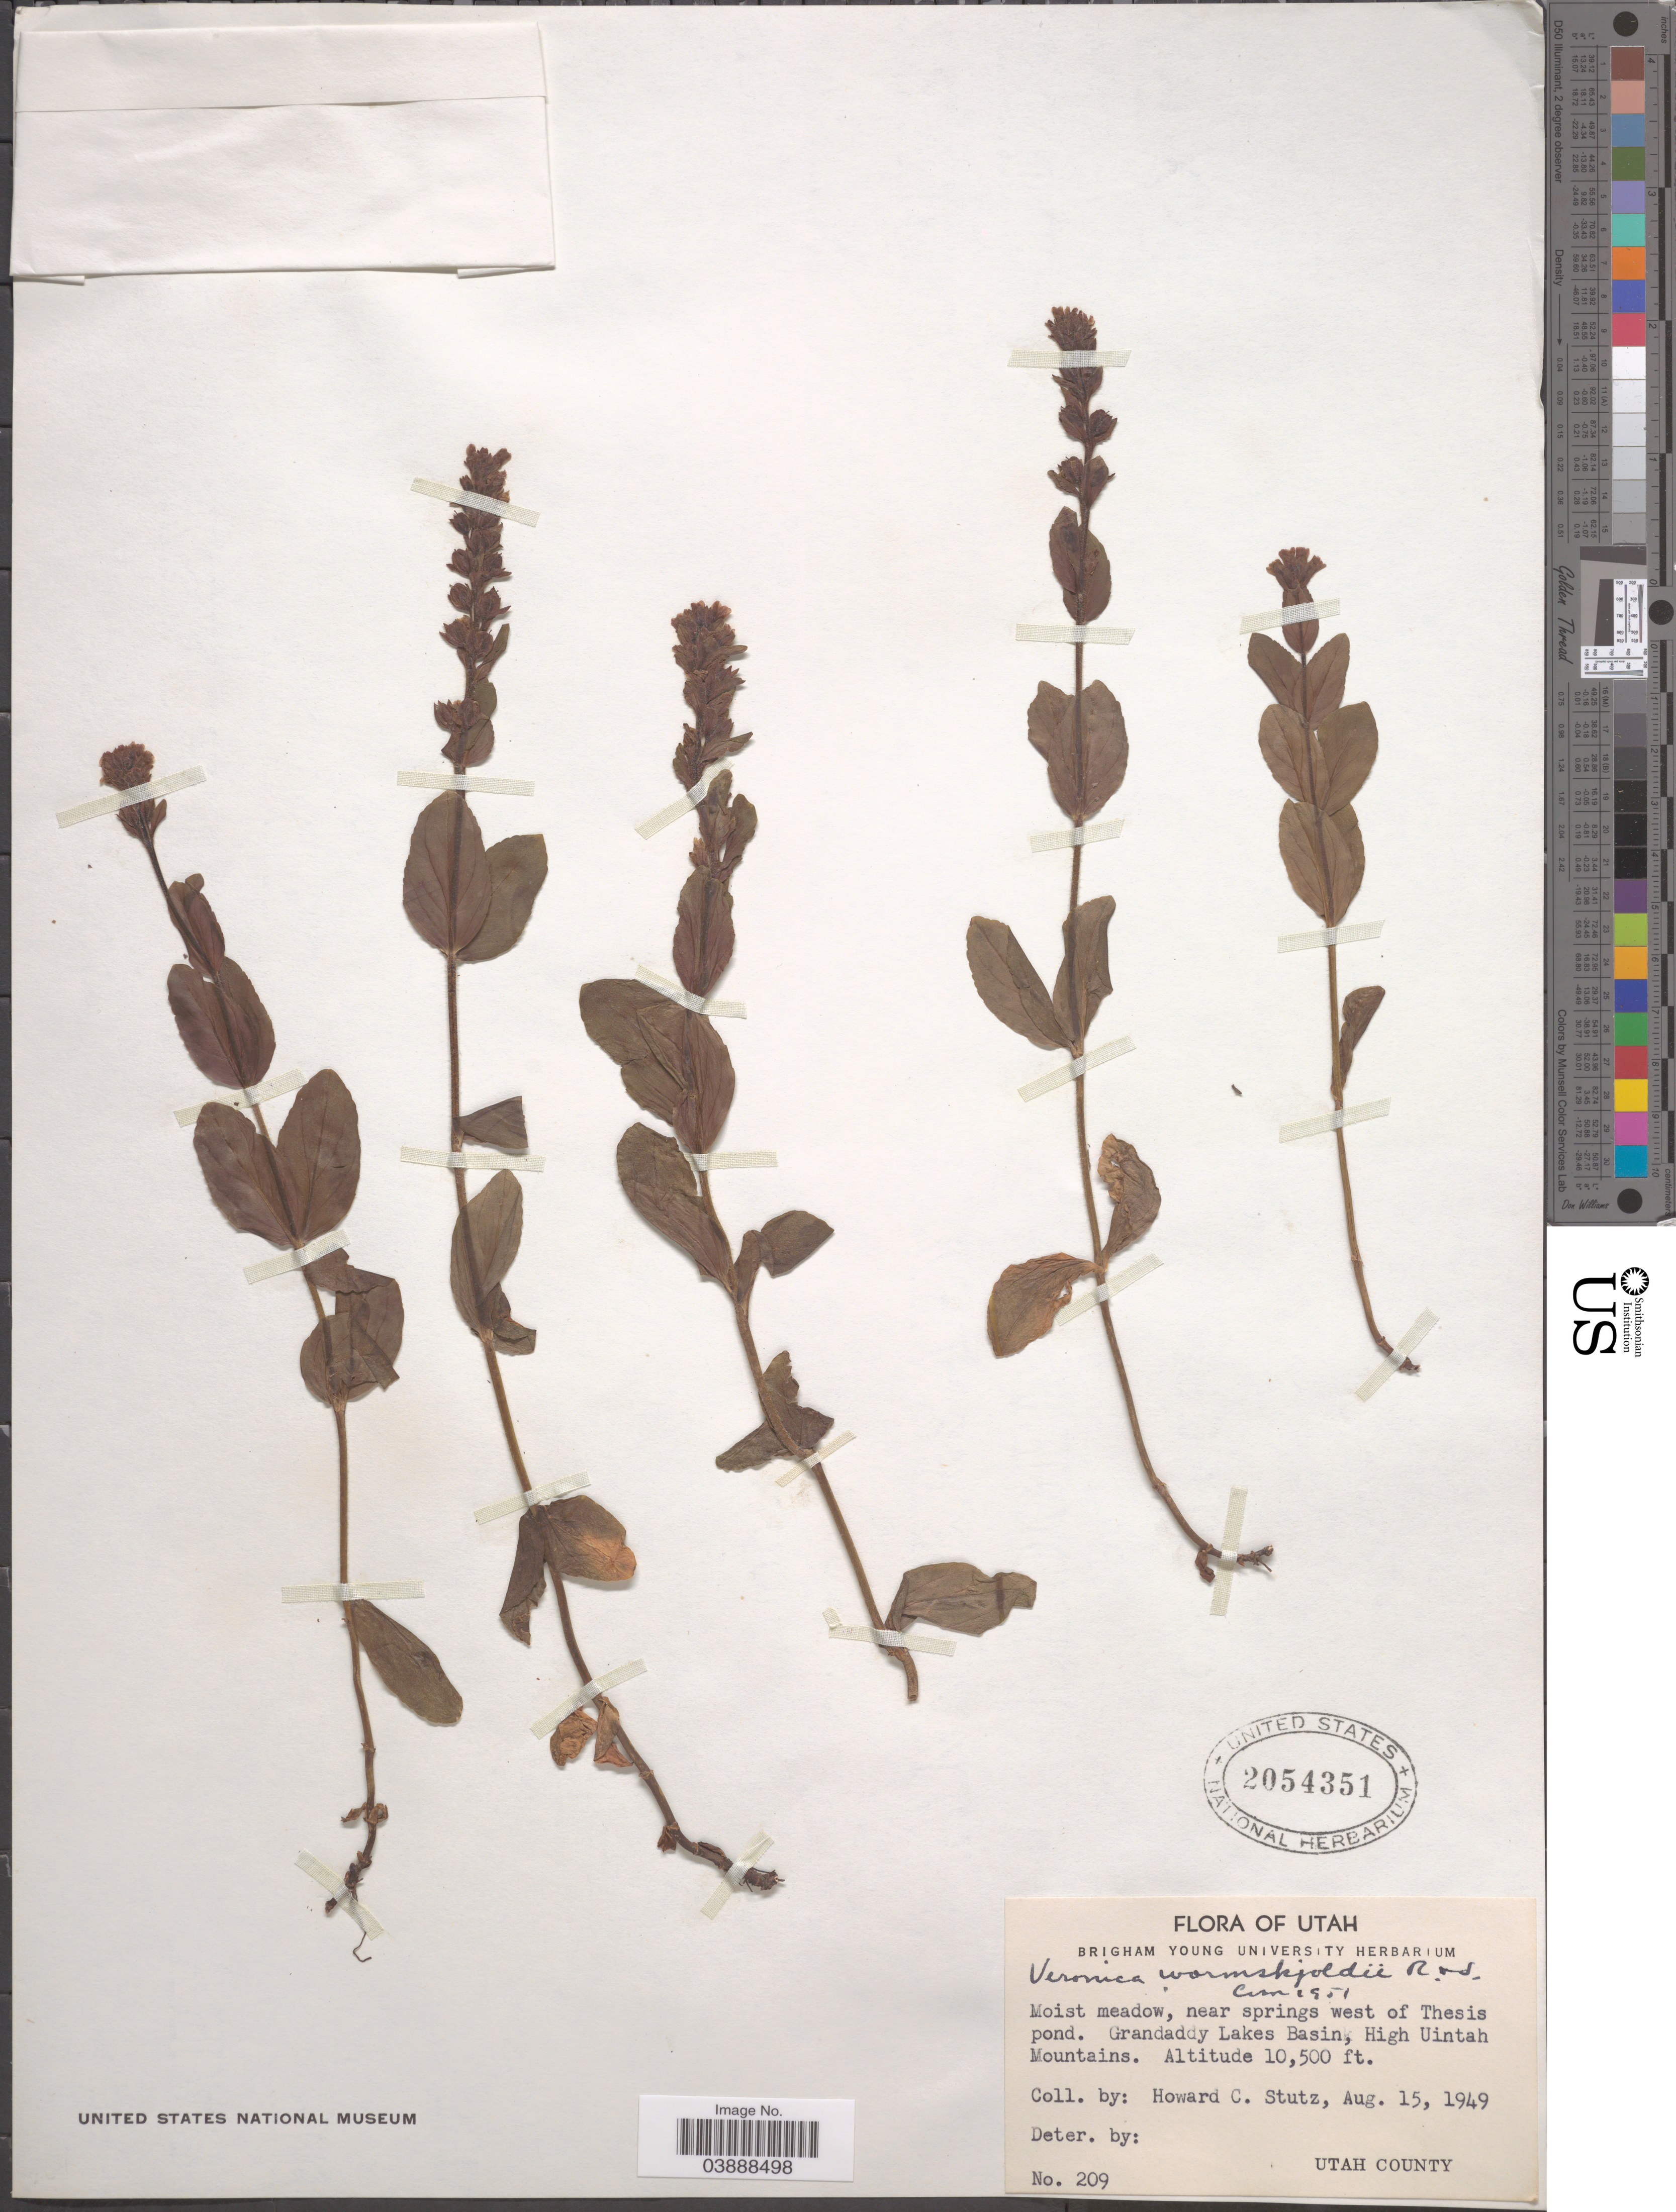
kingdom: Plantae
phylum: Tracheophyta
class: Magnoliopsida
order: Lamiales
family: Plantaginaceae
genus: Veronica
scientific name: Veronica wormskjoldii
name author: Roem. & Schult.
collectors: H. Stutz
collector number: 209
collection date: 1949-08-15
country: United States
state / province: Utah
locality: Near springs west of Thesis pond. Grandaddy Lakes Basin, High Uintah Mountains. Utah County.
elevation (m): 3200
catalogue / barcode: US 2054351